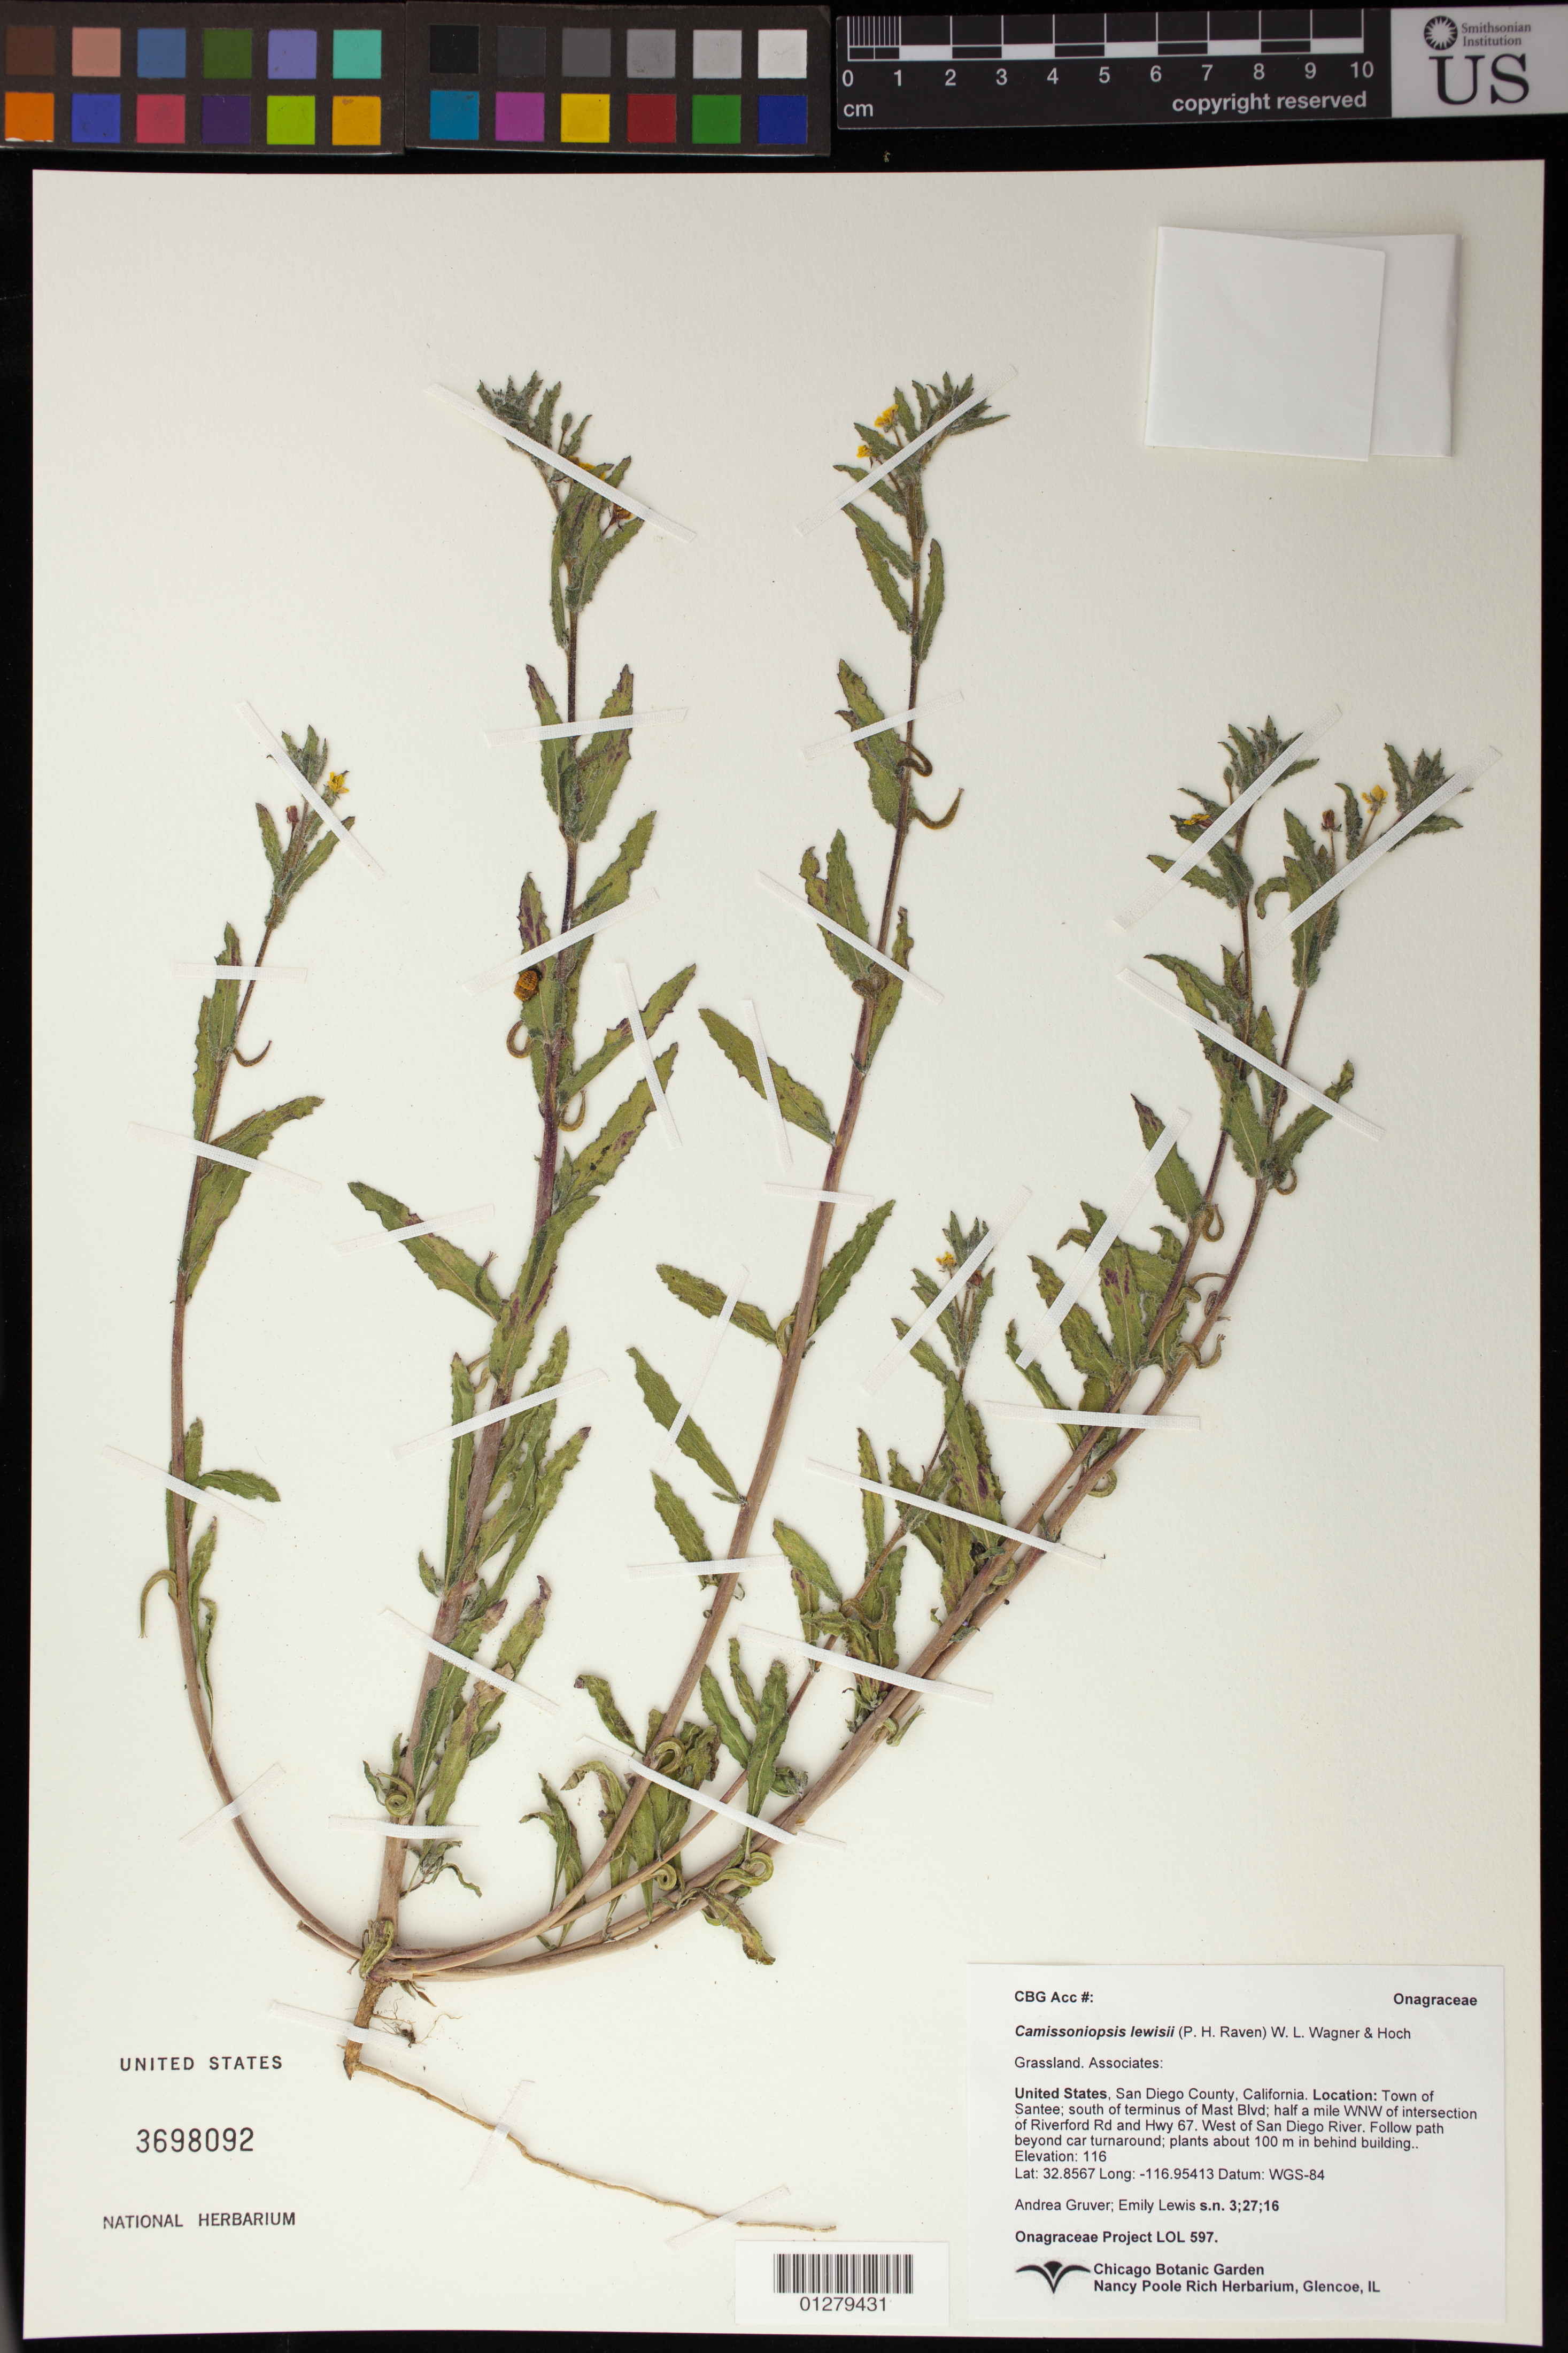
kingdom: Plantae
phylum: Tracheophyta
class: Magnoliopsida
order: Myrtales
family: Onagraceae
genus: Camissoniopsis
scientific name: Camissoniopsis lewisii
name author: (P.H. Raven) W.L. Wagner & Hoch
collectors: A. Gruver & E. Lewis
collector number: LOL 597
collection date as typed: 3/27/2016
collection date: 2016-03-27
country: United States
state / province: California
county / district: San Diego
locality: Santee, south of terminus of Mast Blvd, half a mile WNW of interesction of Riverford Road and Hwy 67, west of Sand Diego River, follow path beyond car urnaround, plants about 100 m in behind building.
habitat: Roadside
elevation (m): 116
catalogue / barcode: US 3698092